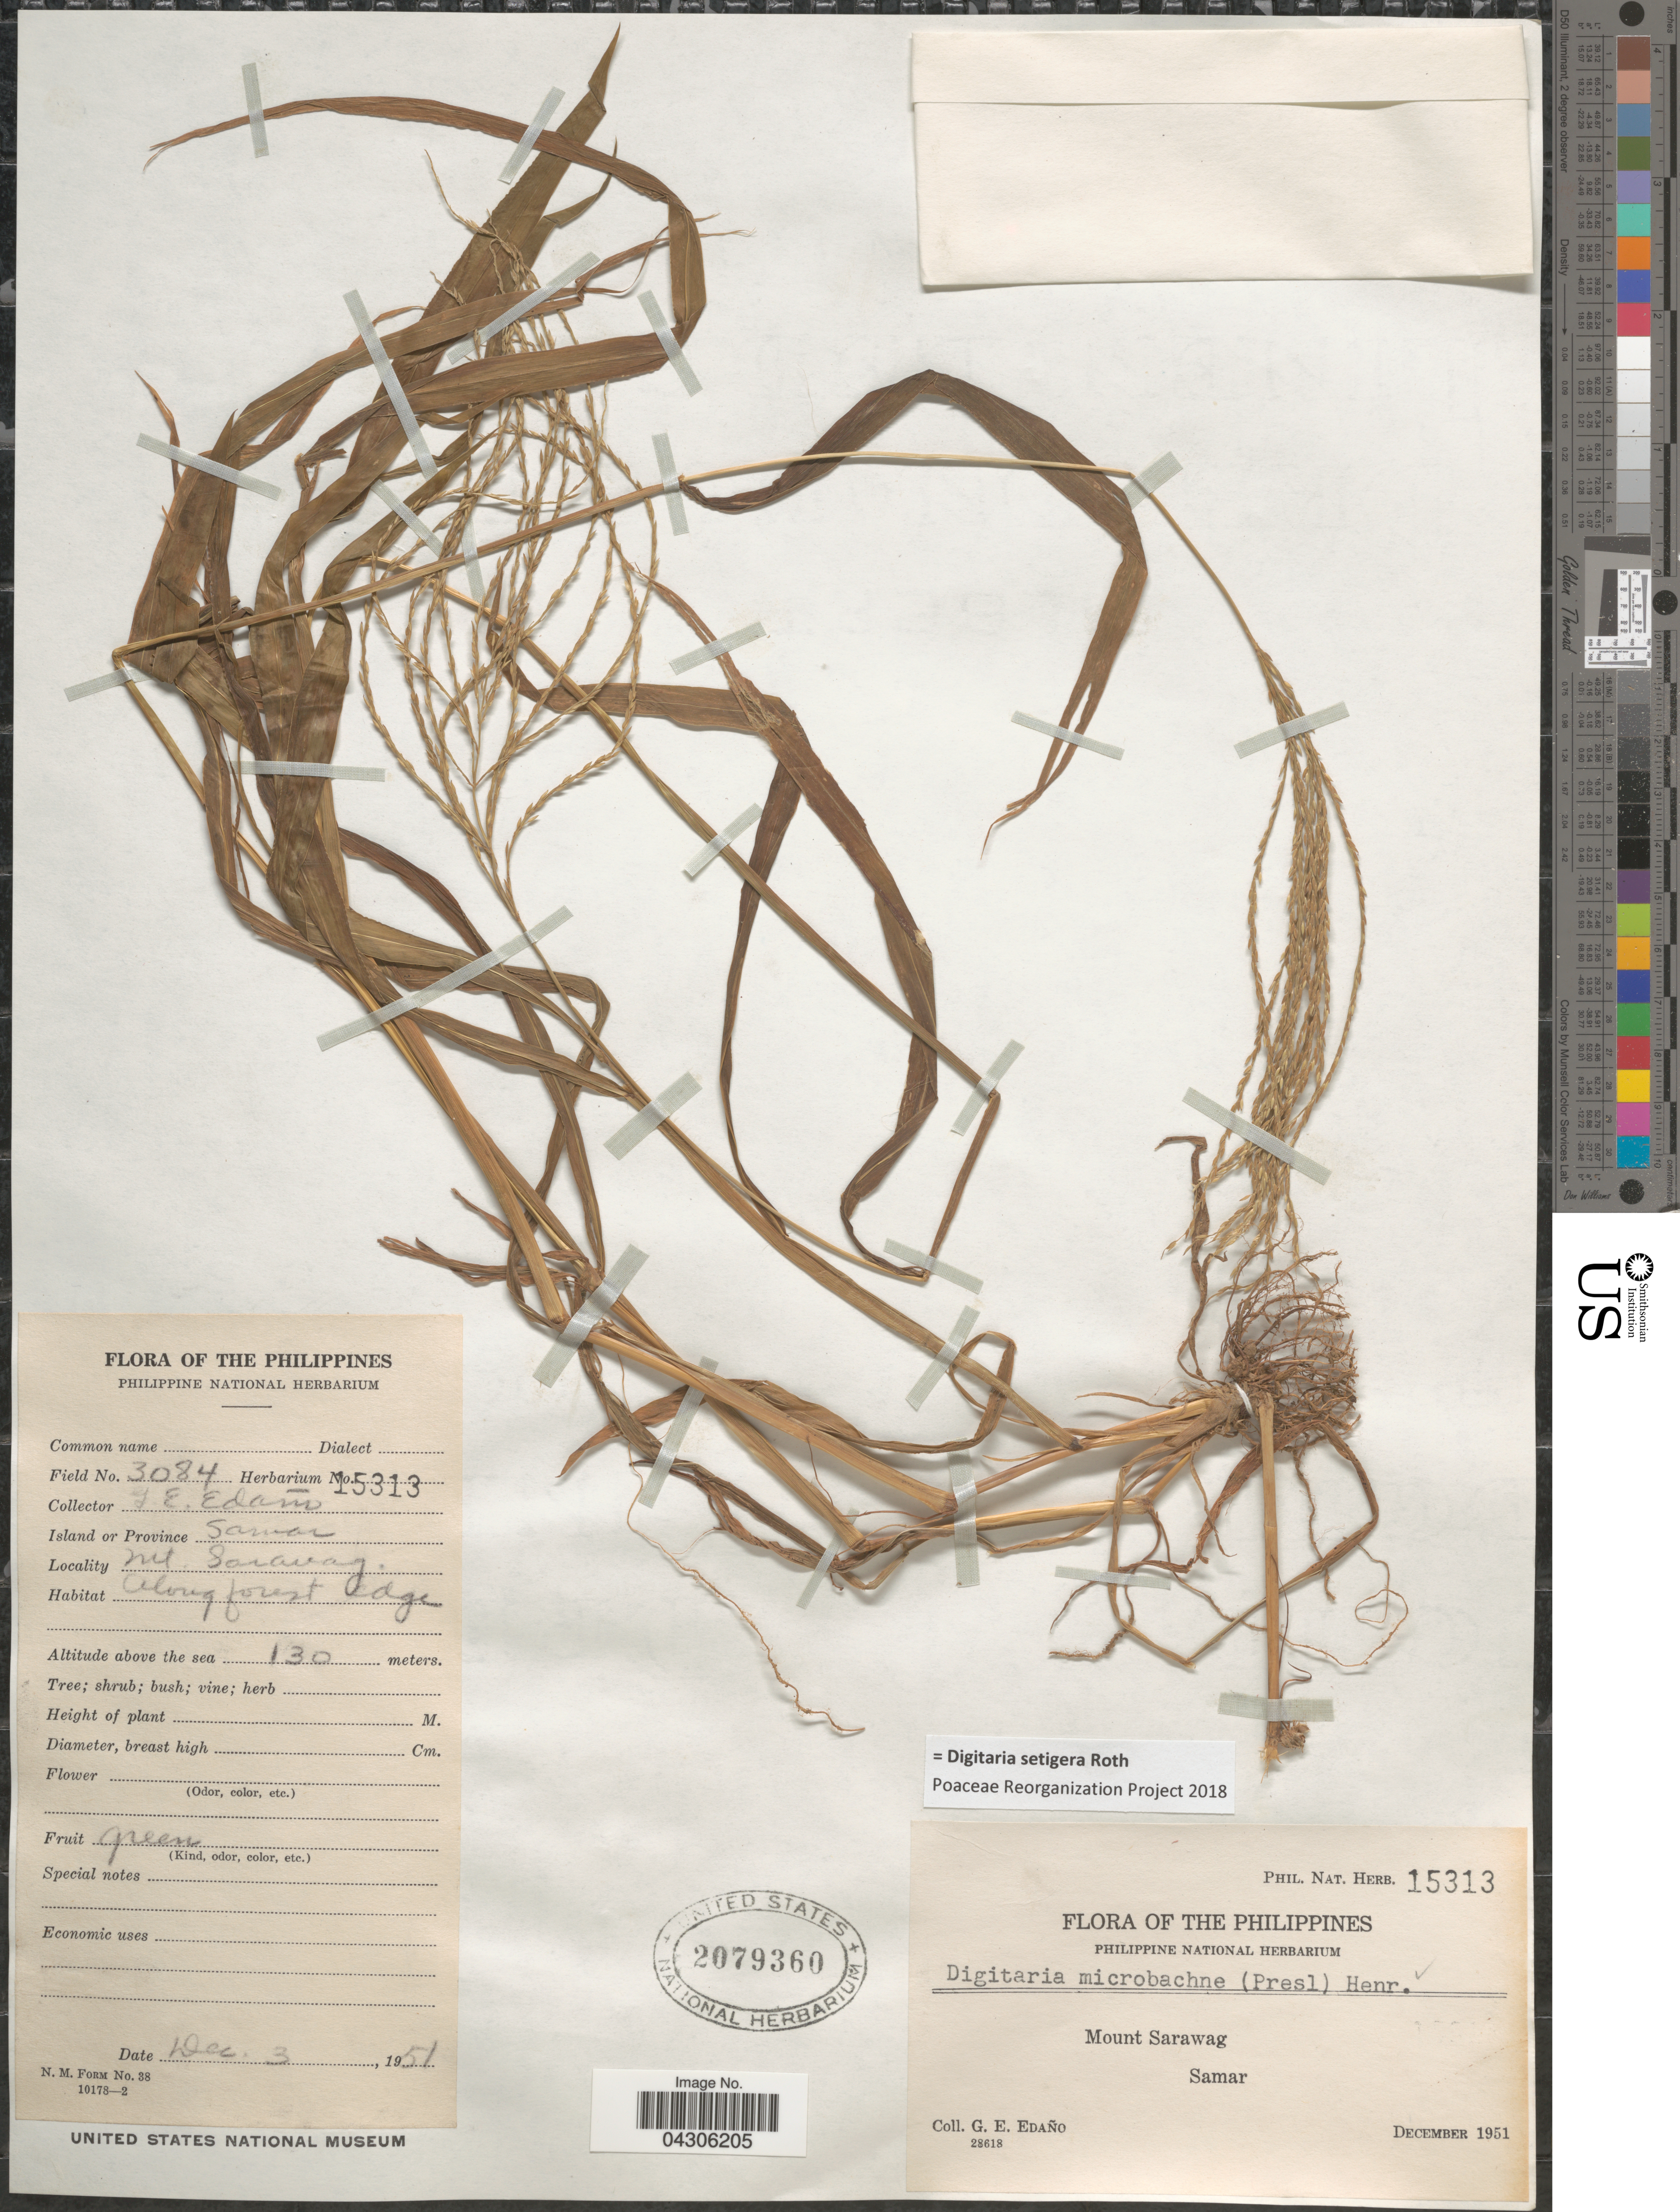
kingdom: Plantae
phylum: Tracheophyta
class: Liliopsida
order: Poales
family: Poaceae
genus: Digitaria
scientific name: Digitaria setigera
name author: Roth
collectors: G. E. Edaño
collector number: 3084/Phil Nat. Herb. 15313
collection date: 1951-12-03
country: Philippines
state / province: Eastern Visayas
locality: Island or Province Samar. Mount Sarawag.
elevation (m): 130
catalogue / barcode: US 2079360